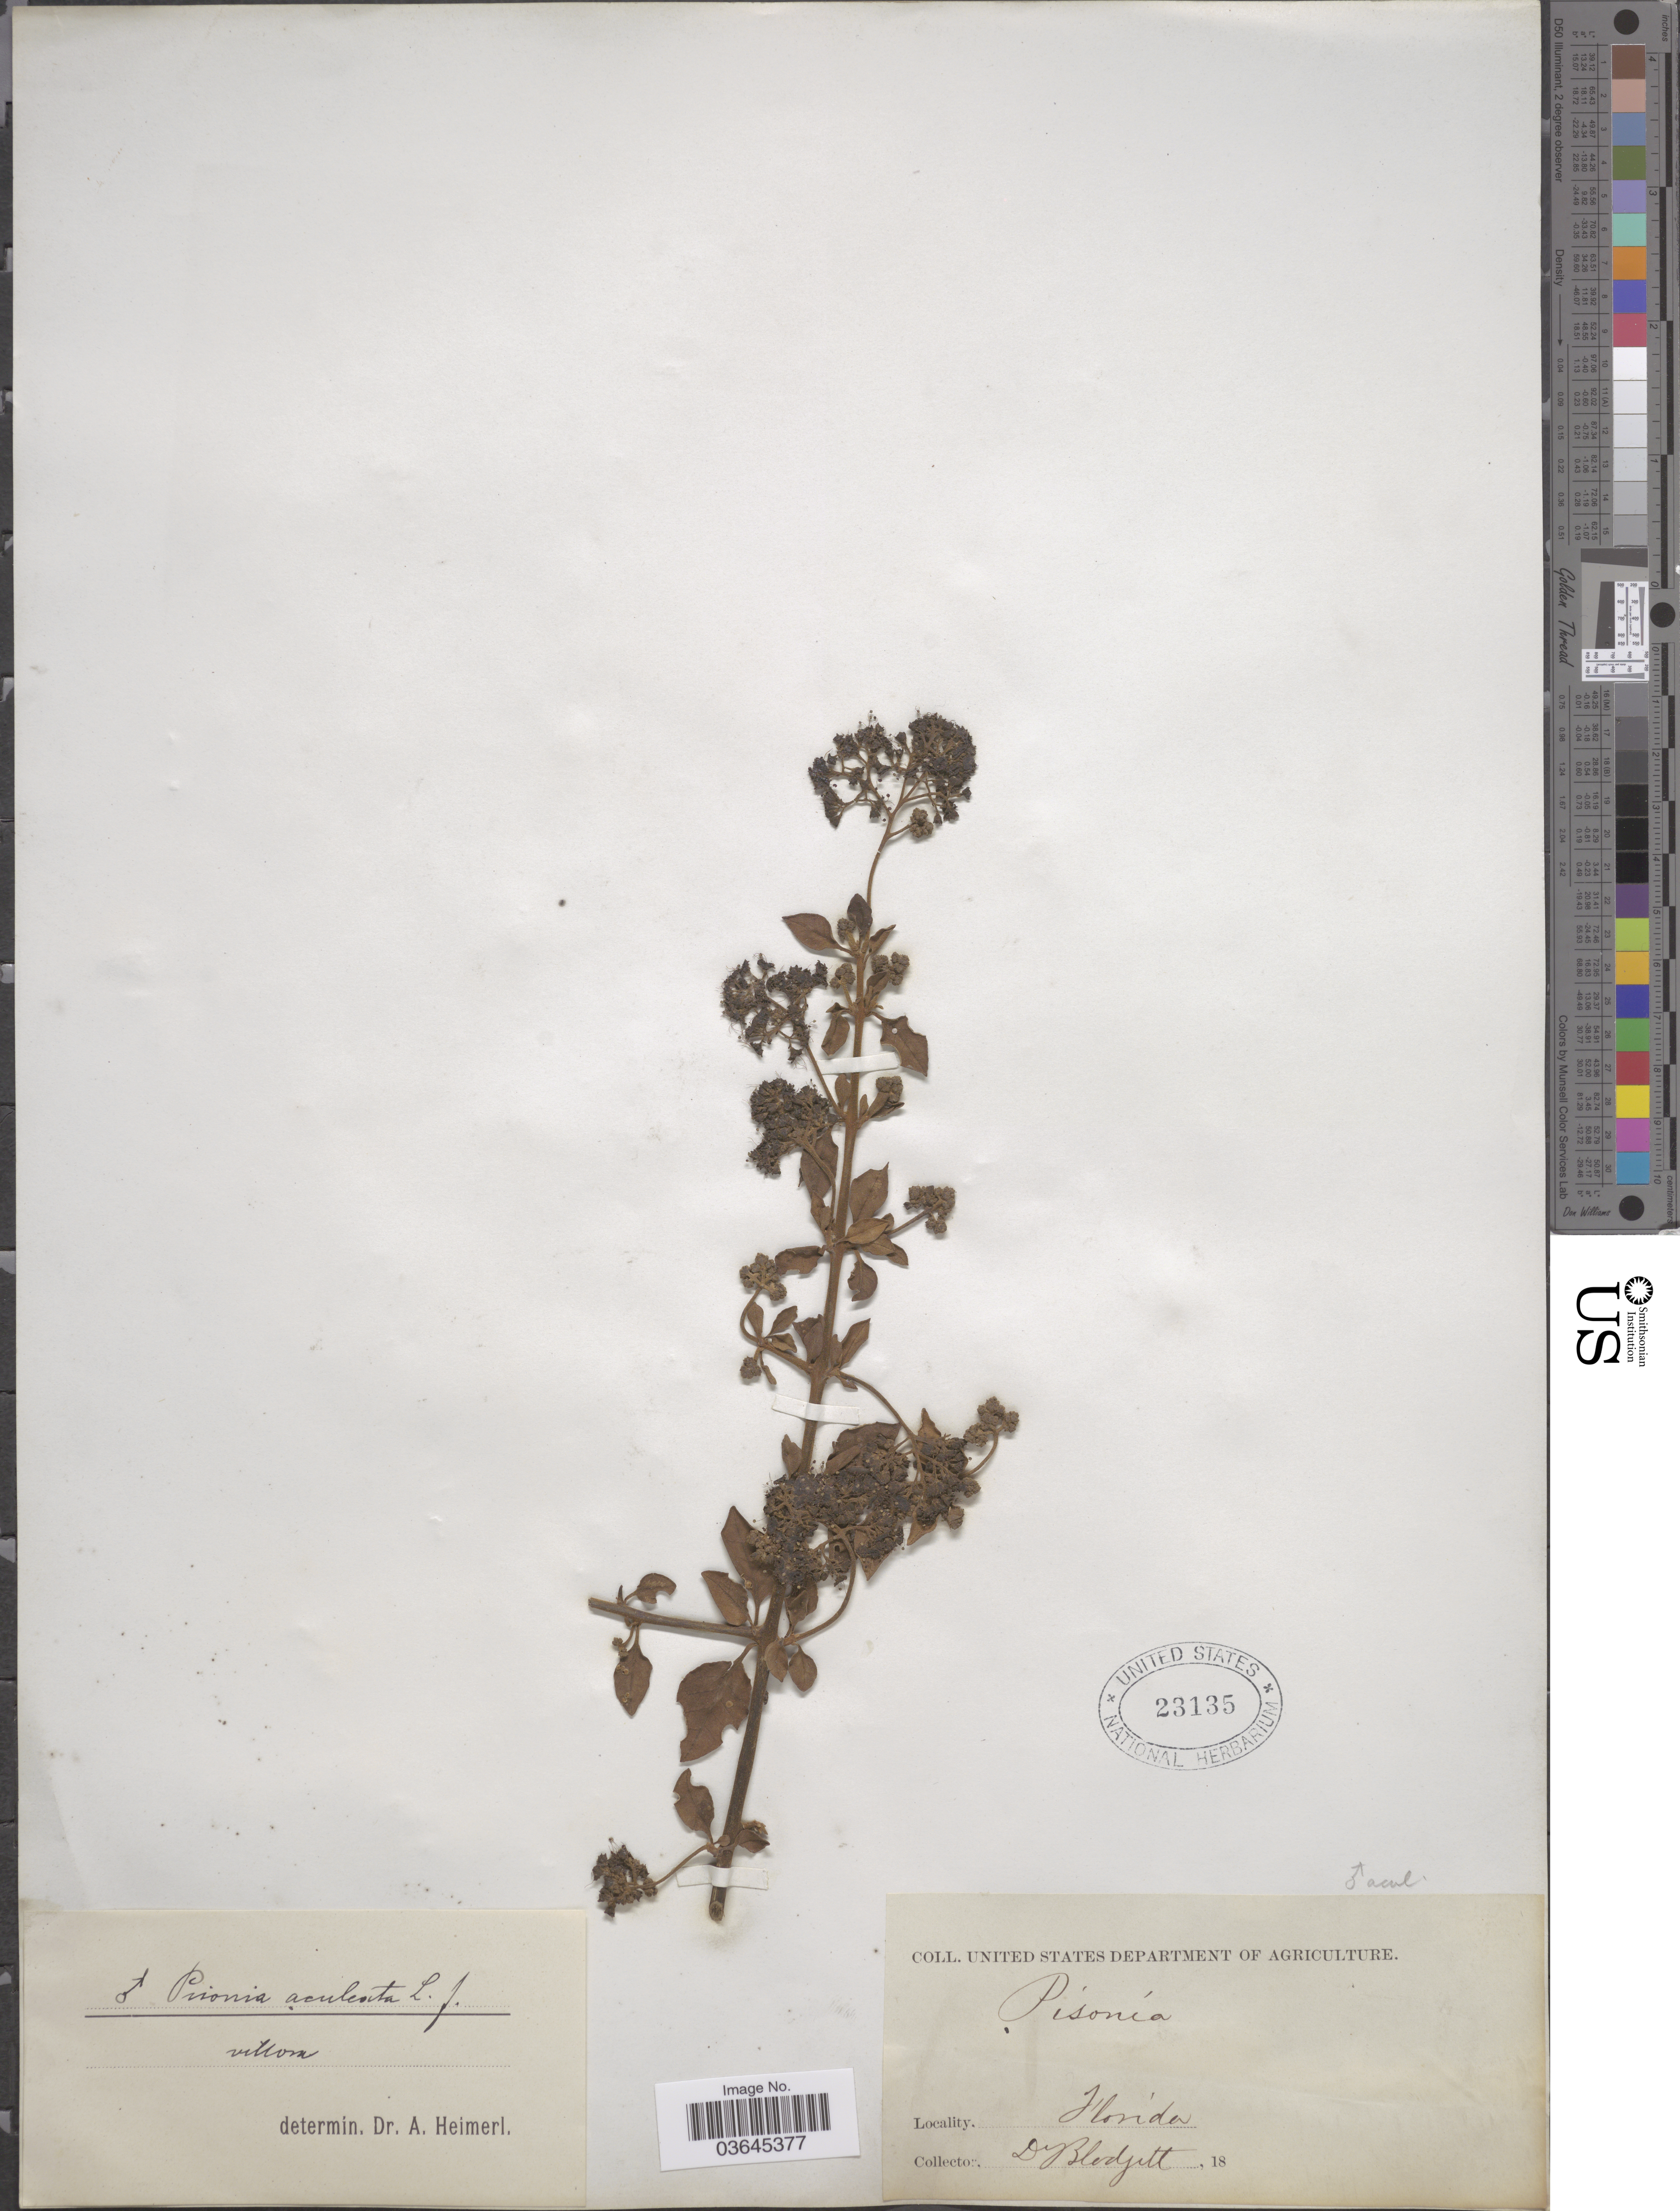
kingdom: Plantae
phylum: Tracheophyta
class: Magnoliopsida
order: Caryophyllales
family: Nyctaginaceae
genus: Pisonia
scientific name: Pisonia aculeata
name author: L.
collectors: -. Blodgett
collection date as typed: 18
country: United States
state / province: Florida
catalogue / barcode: US 23135